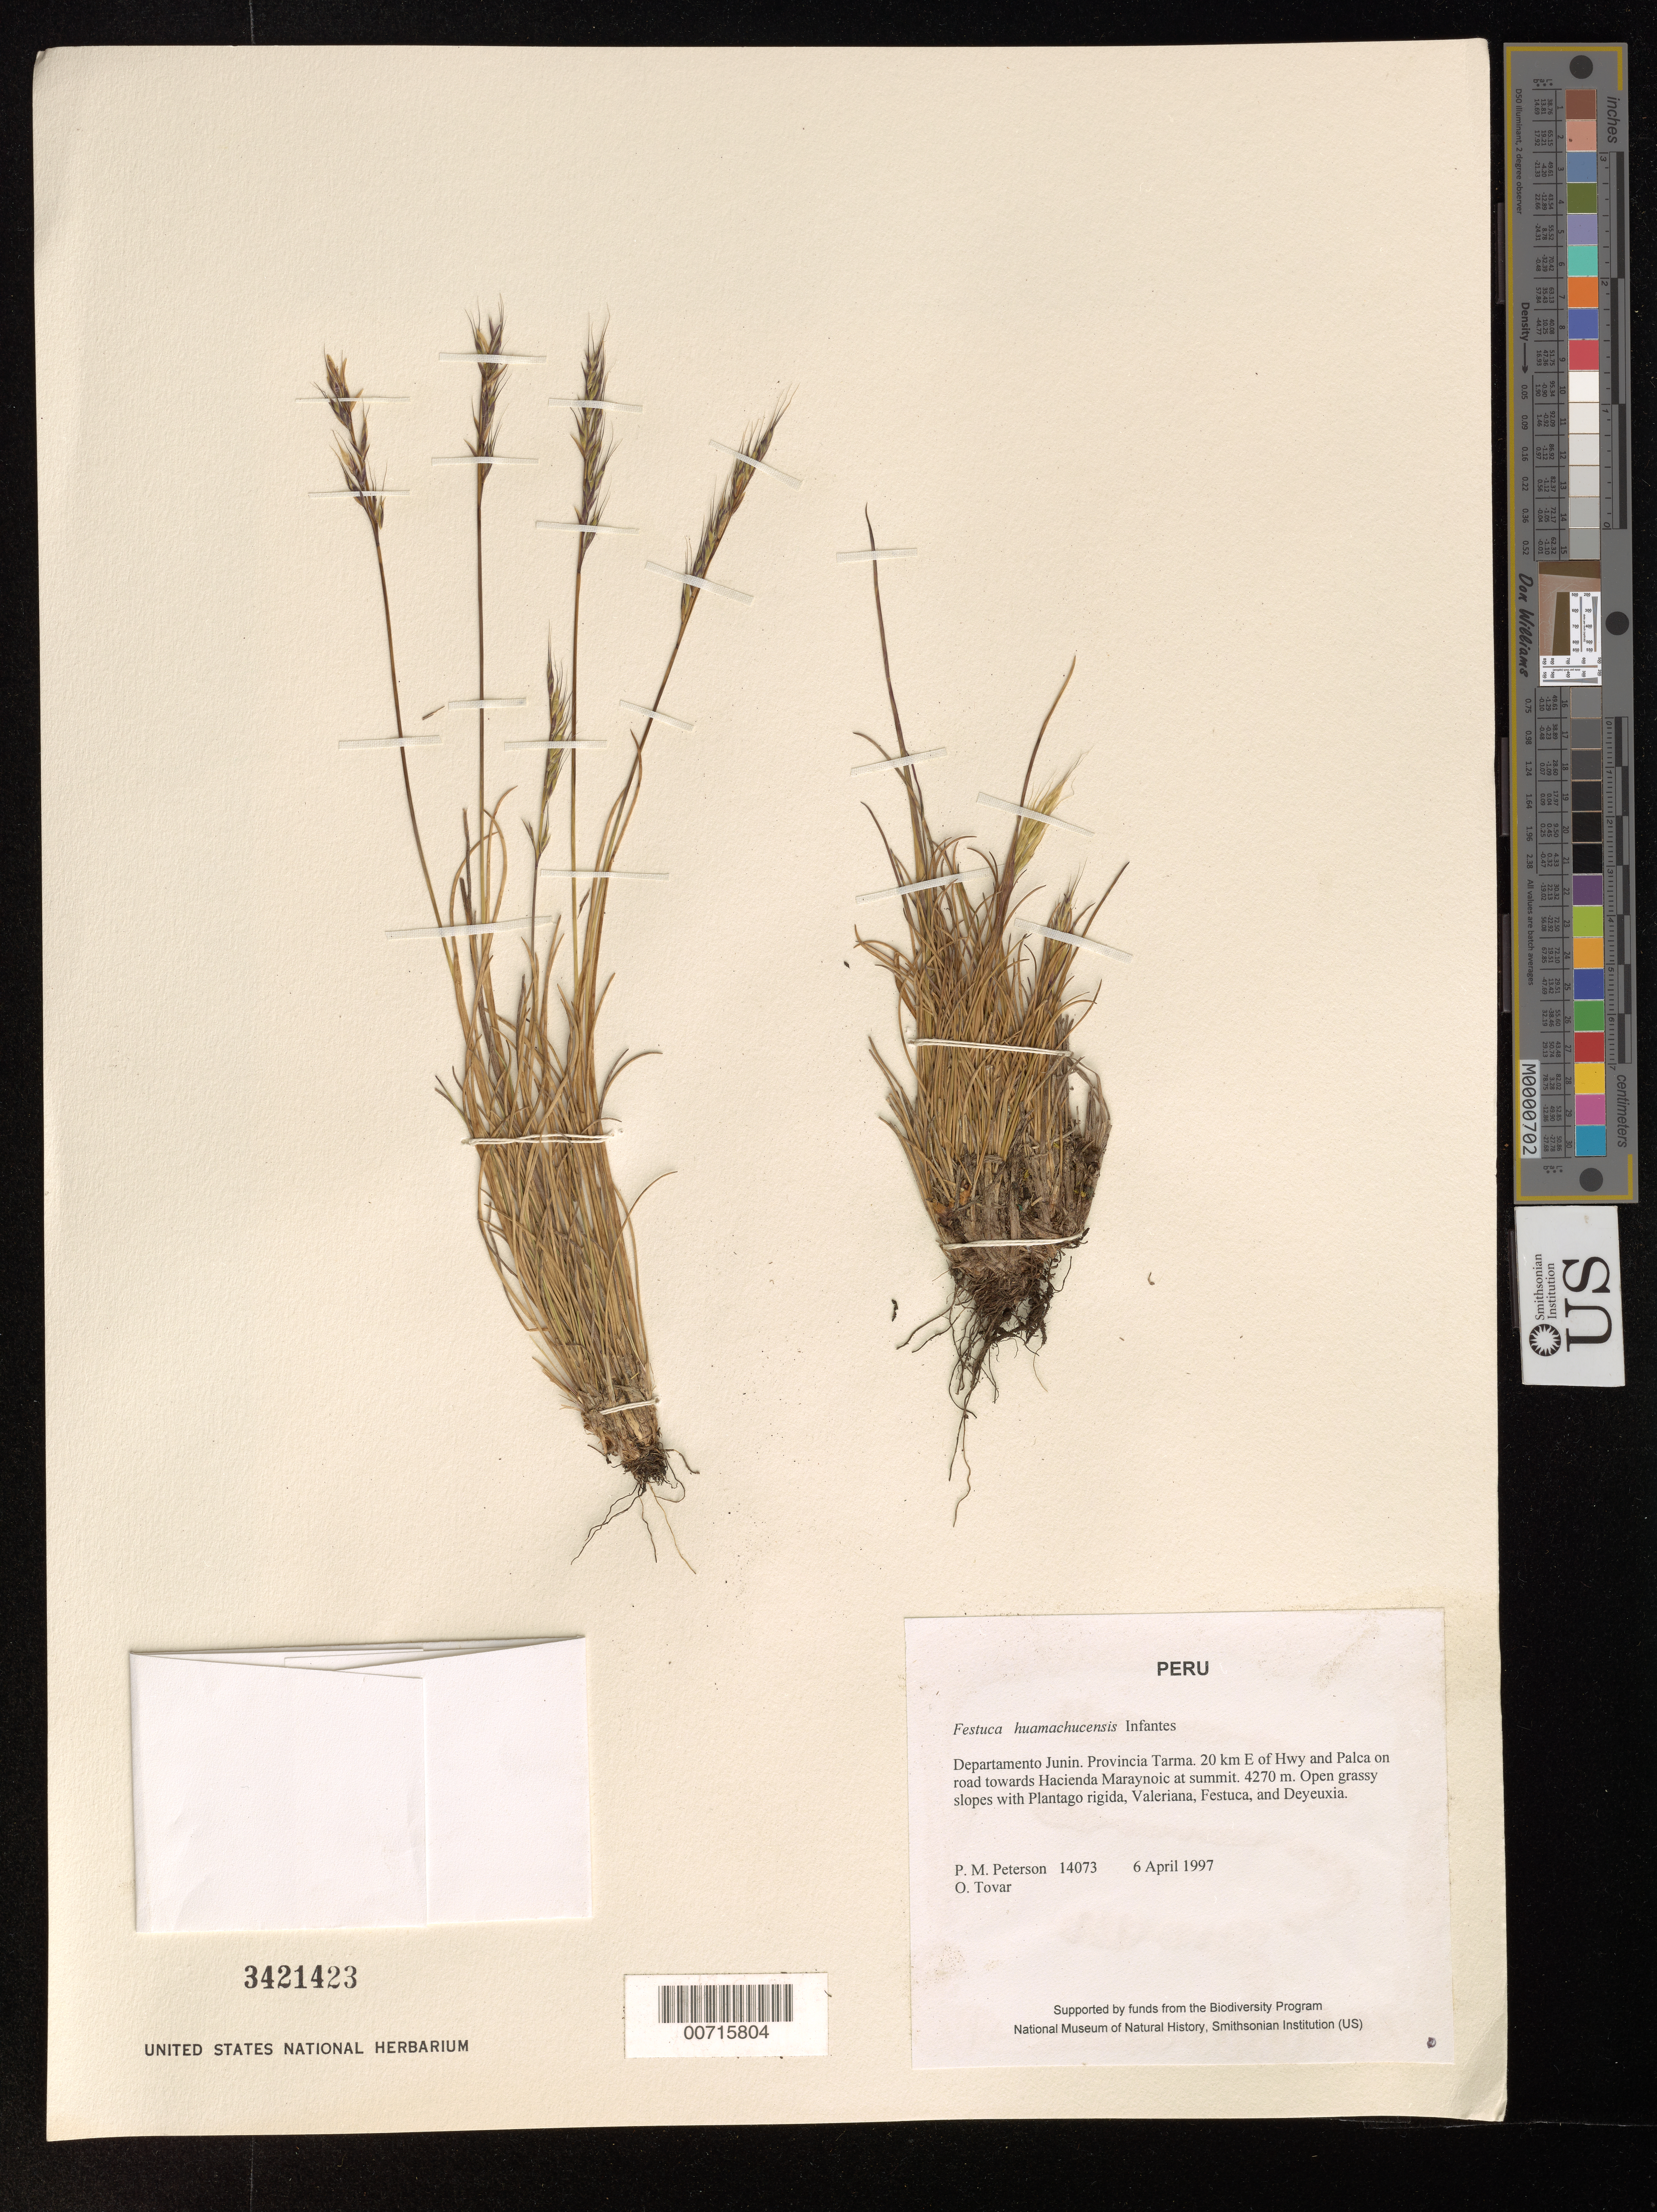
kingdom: Plantae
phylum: Tracheophyta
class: Liliopsida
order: Poales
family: Poaceae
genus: Festuca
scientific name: Festuca huamachucensis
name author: Infantes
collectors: P. M. Peterson & Ó. Tovar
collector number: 14073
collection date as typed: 06 Apr 1997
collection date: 1997-04-06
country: Peru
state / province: Junín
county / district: Tarma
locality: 20 km E of Hwy and Palca on road towards Hacienda Maraynoic at summit.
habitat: Open grassy slopes with Plantago rigida, Valeriana, Festuca, and Deyeuxia.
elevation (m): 4270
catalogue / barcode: US 3421423